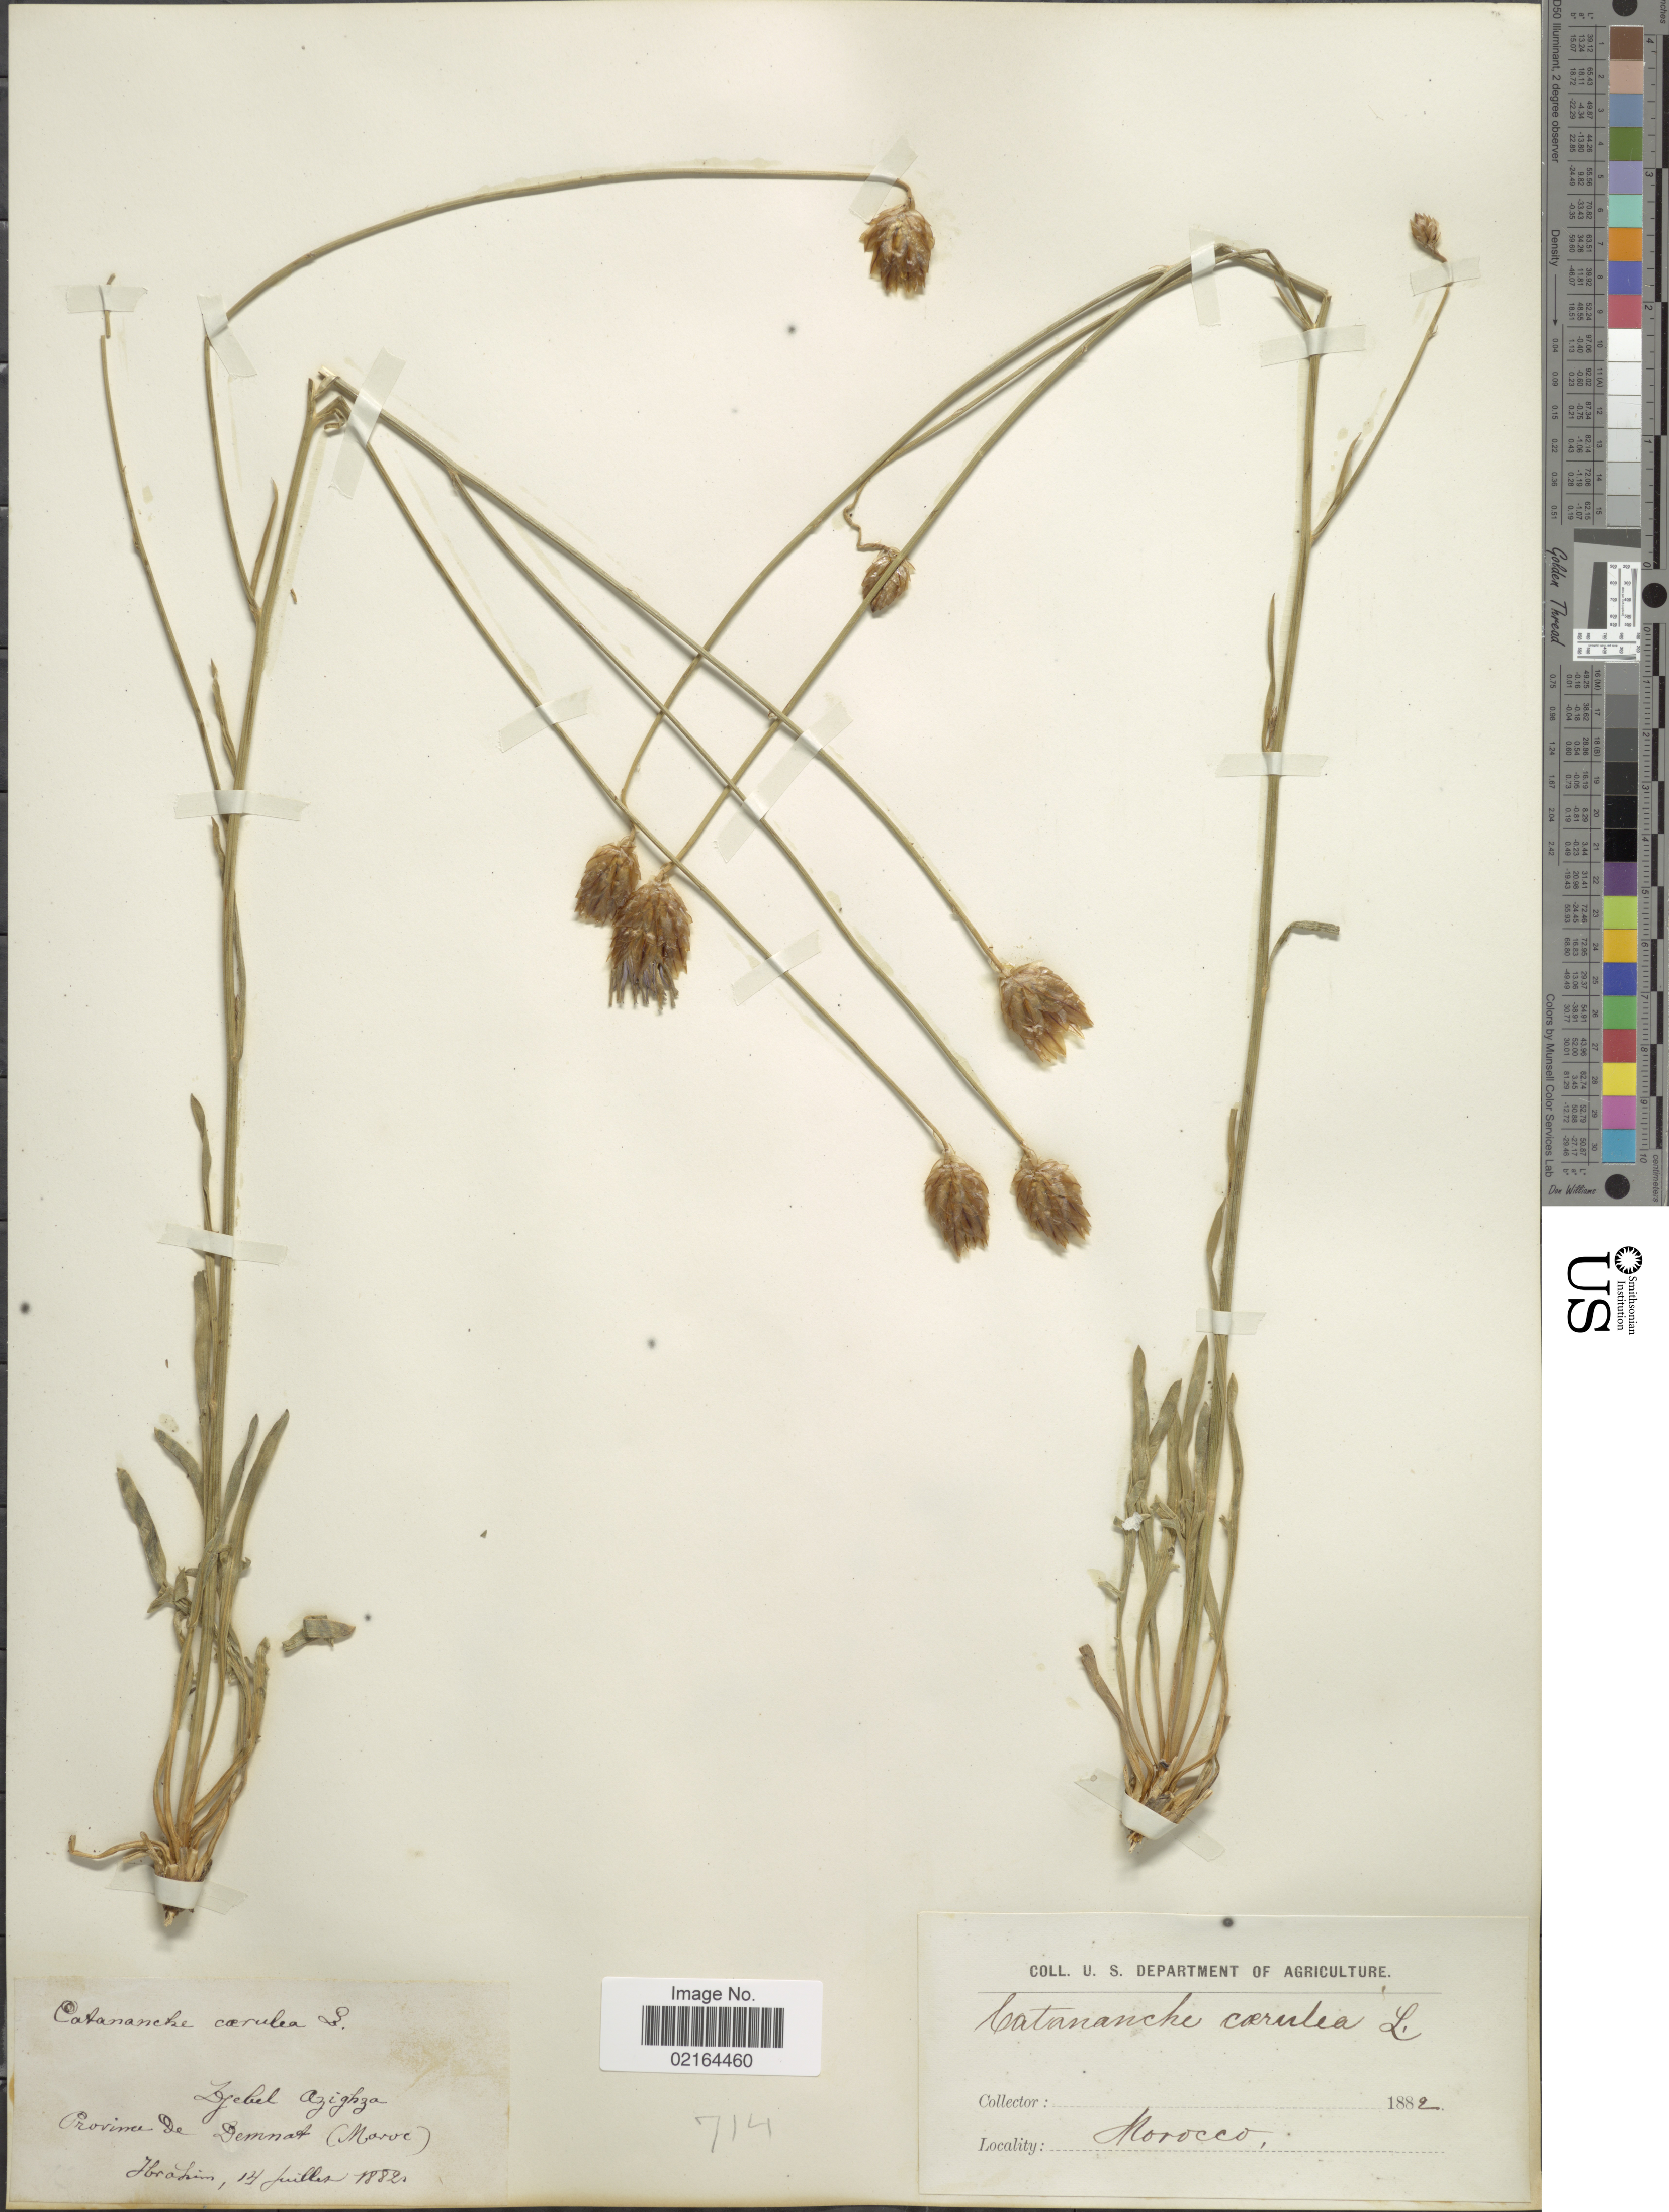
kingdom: Plantae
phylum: Tracheophyta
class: Magnoliopsida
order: Asterales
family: Asteraceae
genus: Catananche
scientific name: Catananche caerulea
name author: L.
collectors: -. Ibrahim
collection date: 1882-07-14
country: Morocco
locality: Djebel Azizha, Province de Demnant (Maroc)